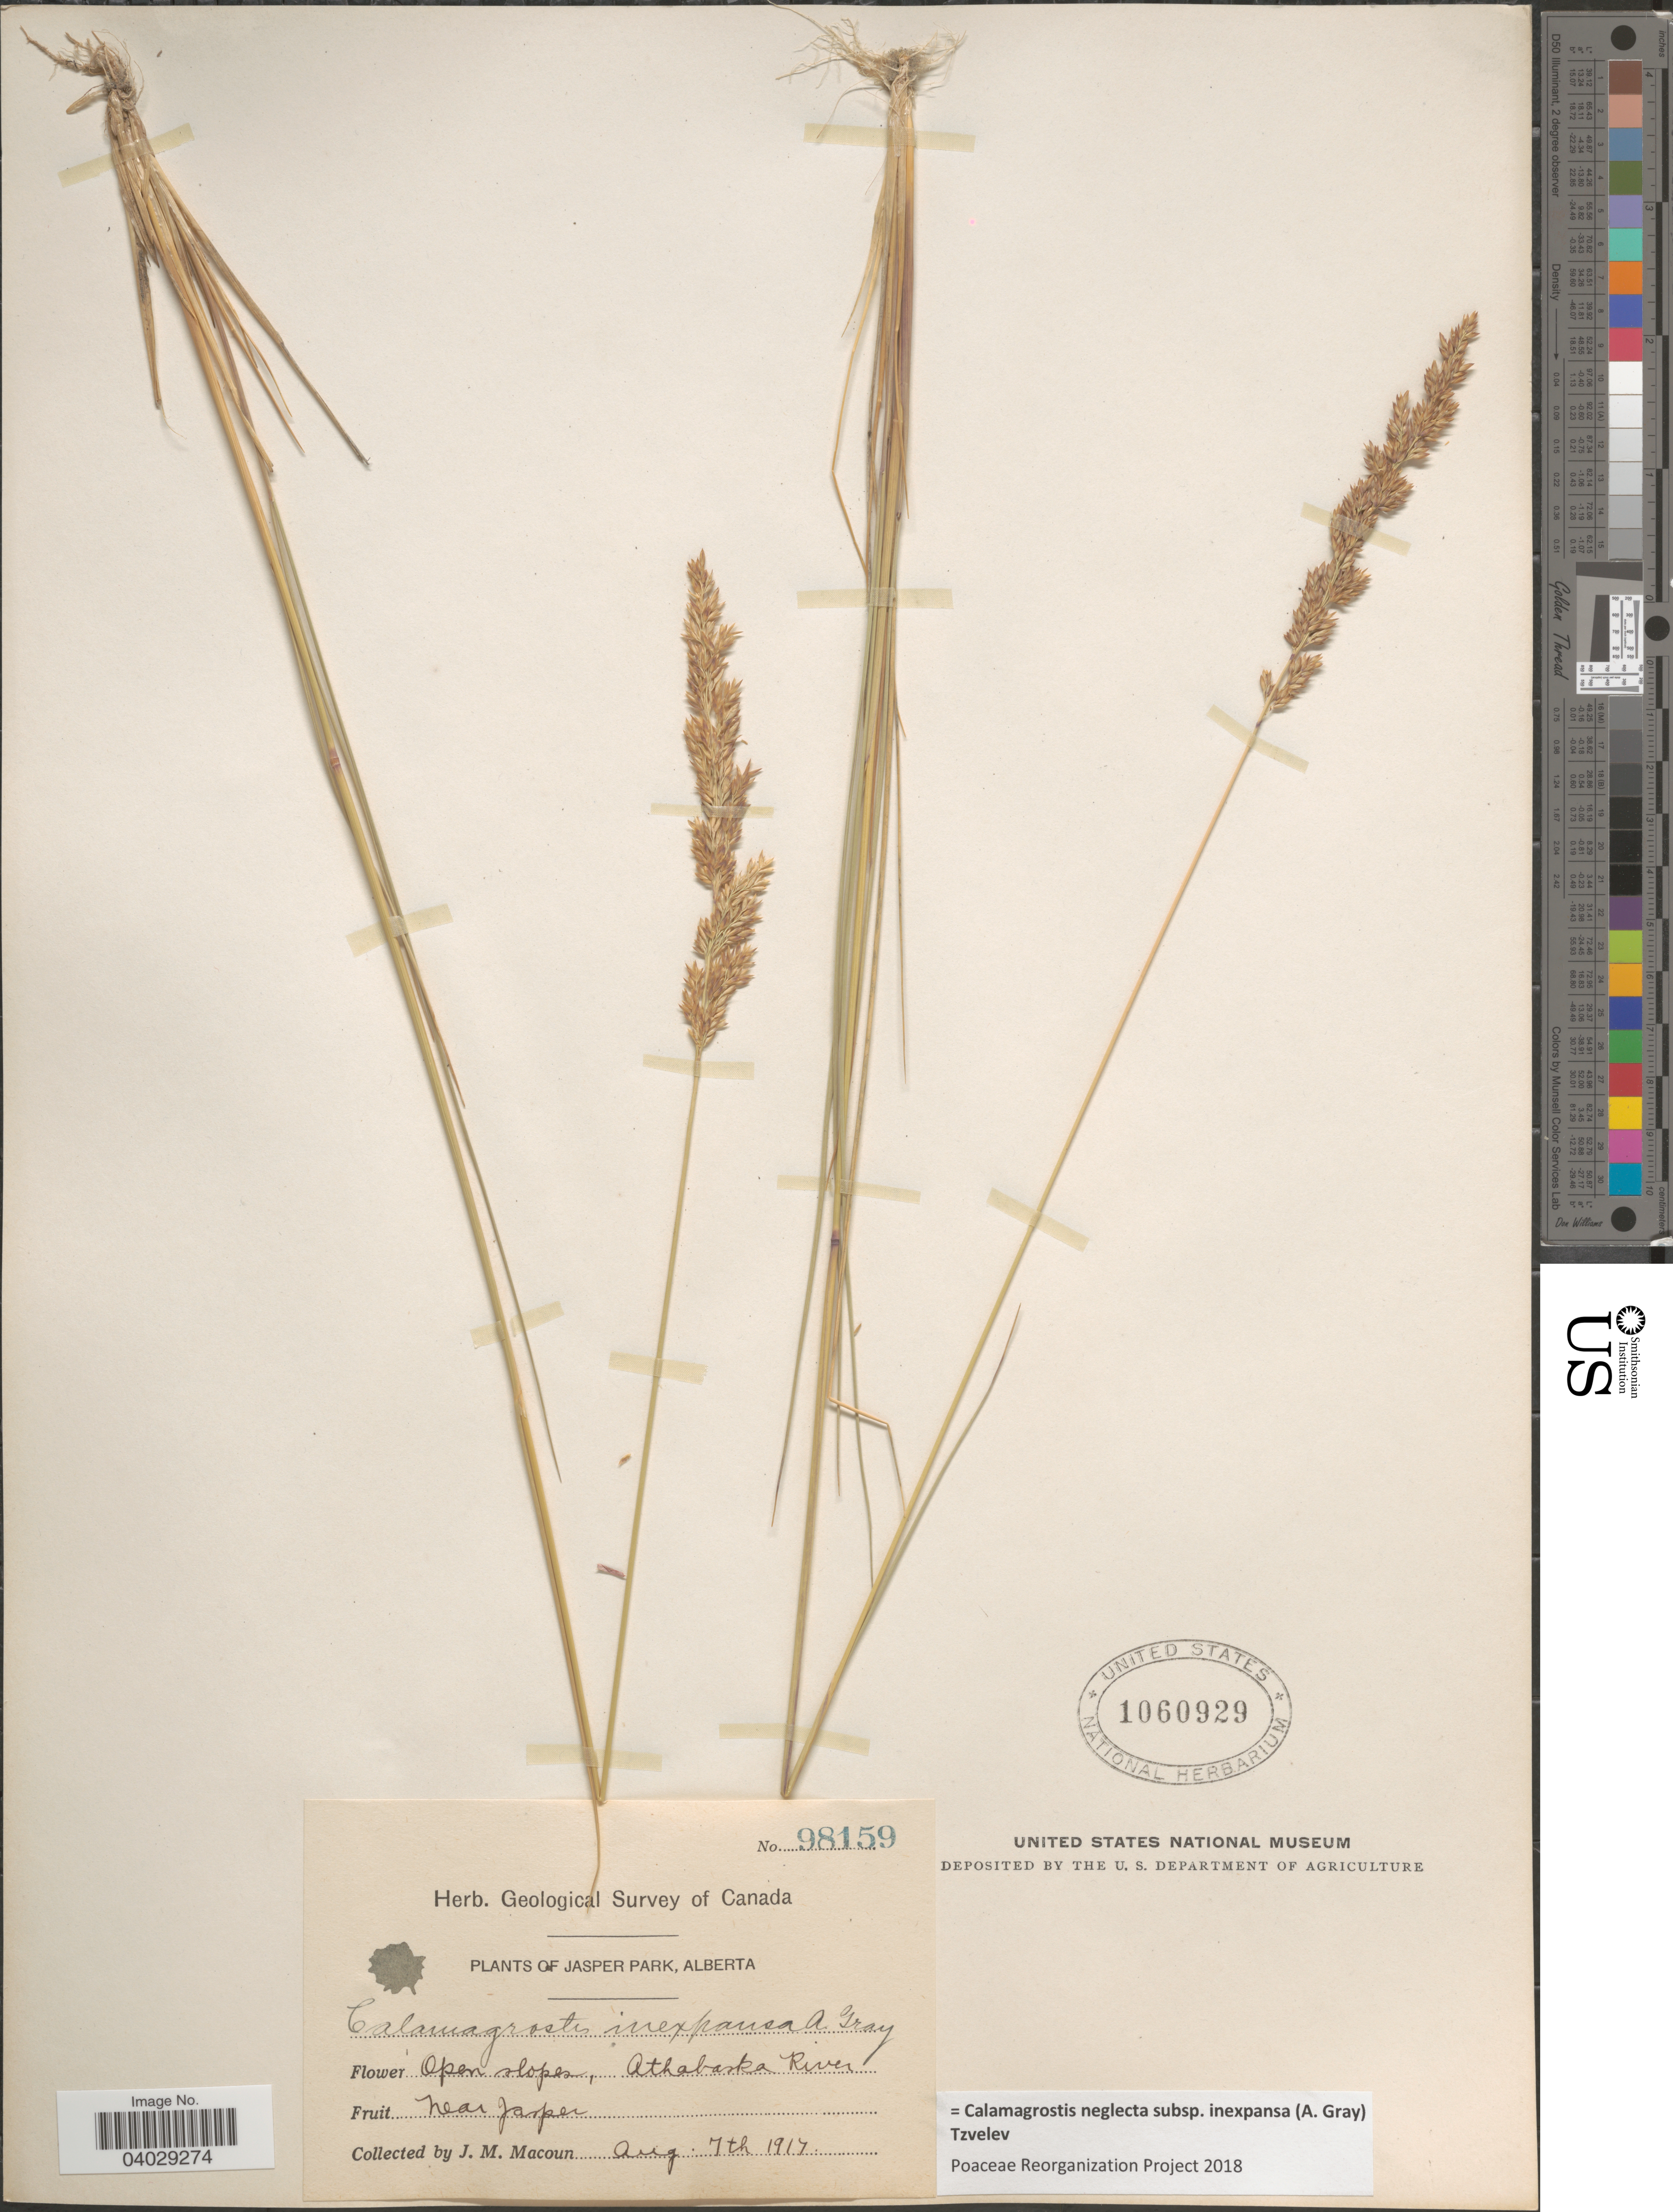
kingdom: Plantae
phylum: Tracheophyta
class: Liliopsida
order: Poales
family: Poaceae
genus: Calamagrostis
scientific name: Calamagrostis neglecta subsp. inexpansa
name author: (A. Gray) Tzvelev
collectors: J. M. Macoun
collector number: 98159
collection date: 1917-08-07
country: Canada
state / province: Alberta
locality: Jasper Park. Open slope, Athabaska River. Near Jasper.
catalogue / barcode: US 1060929